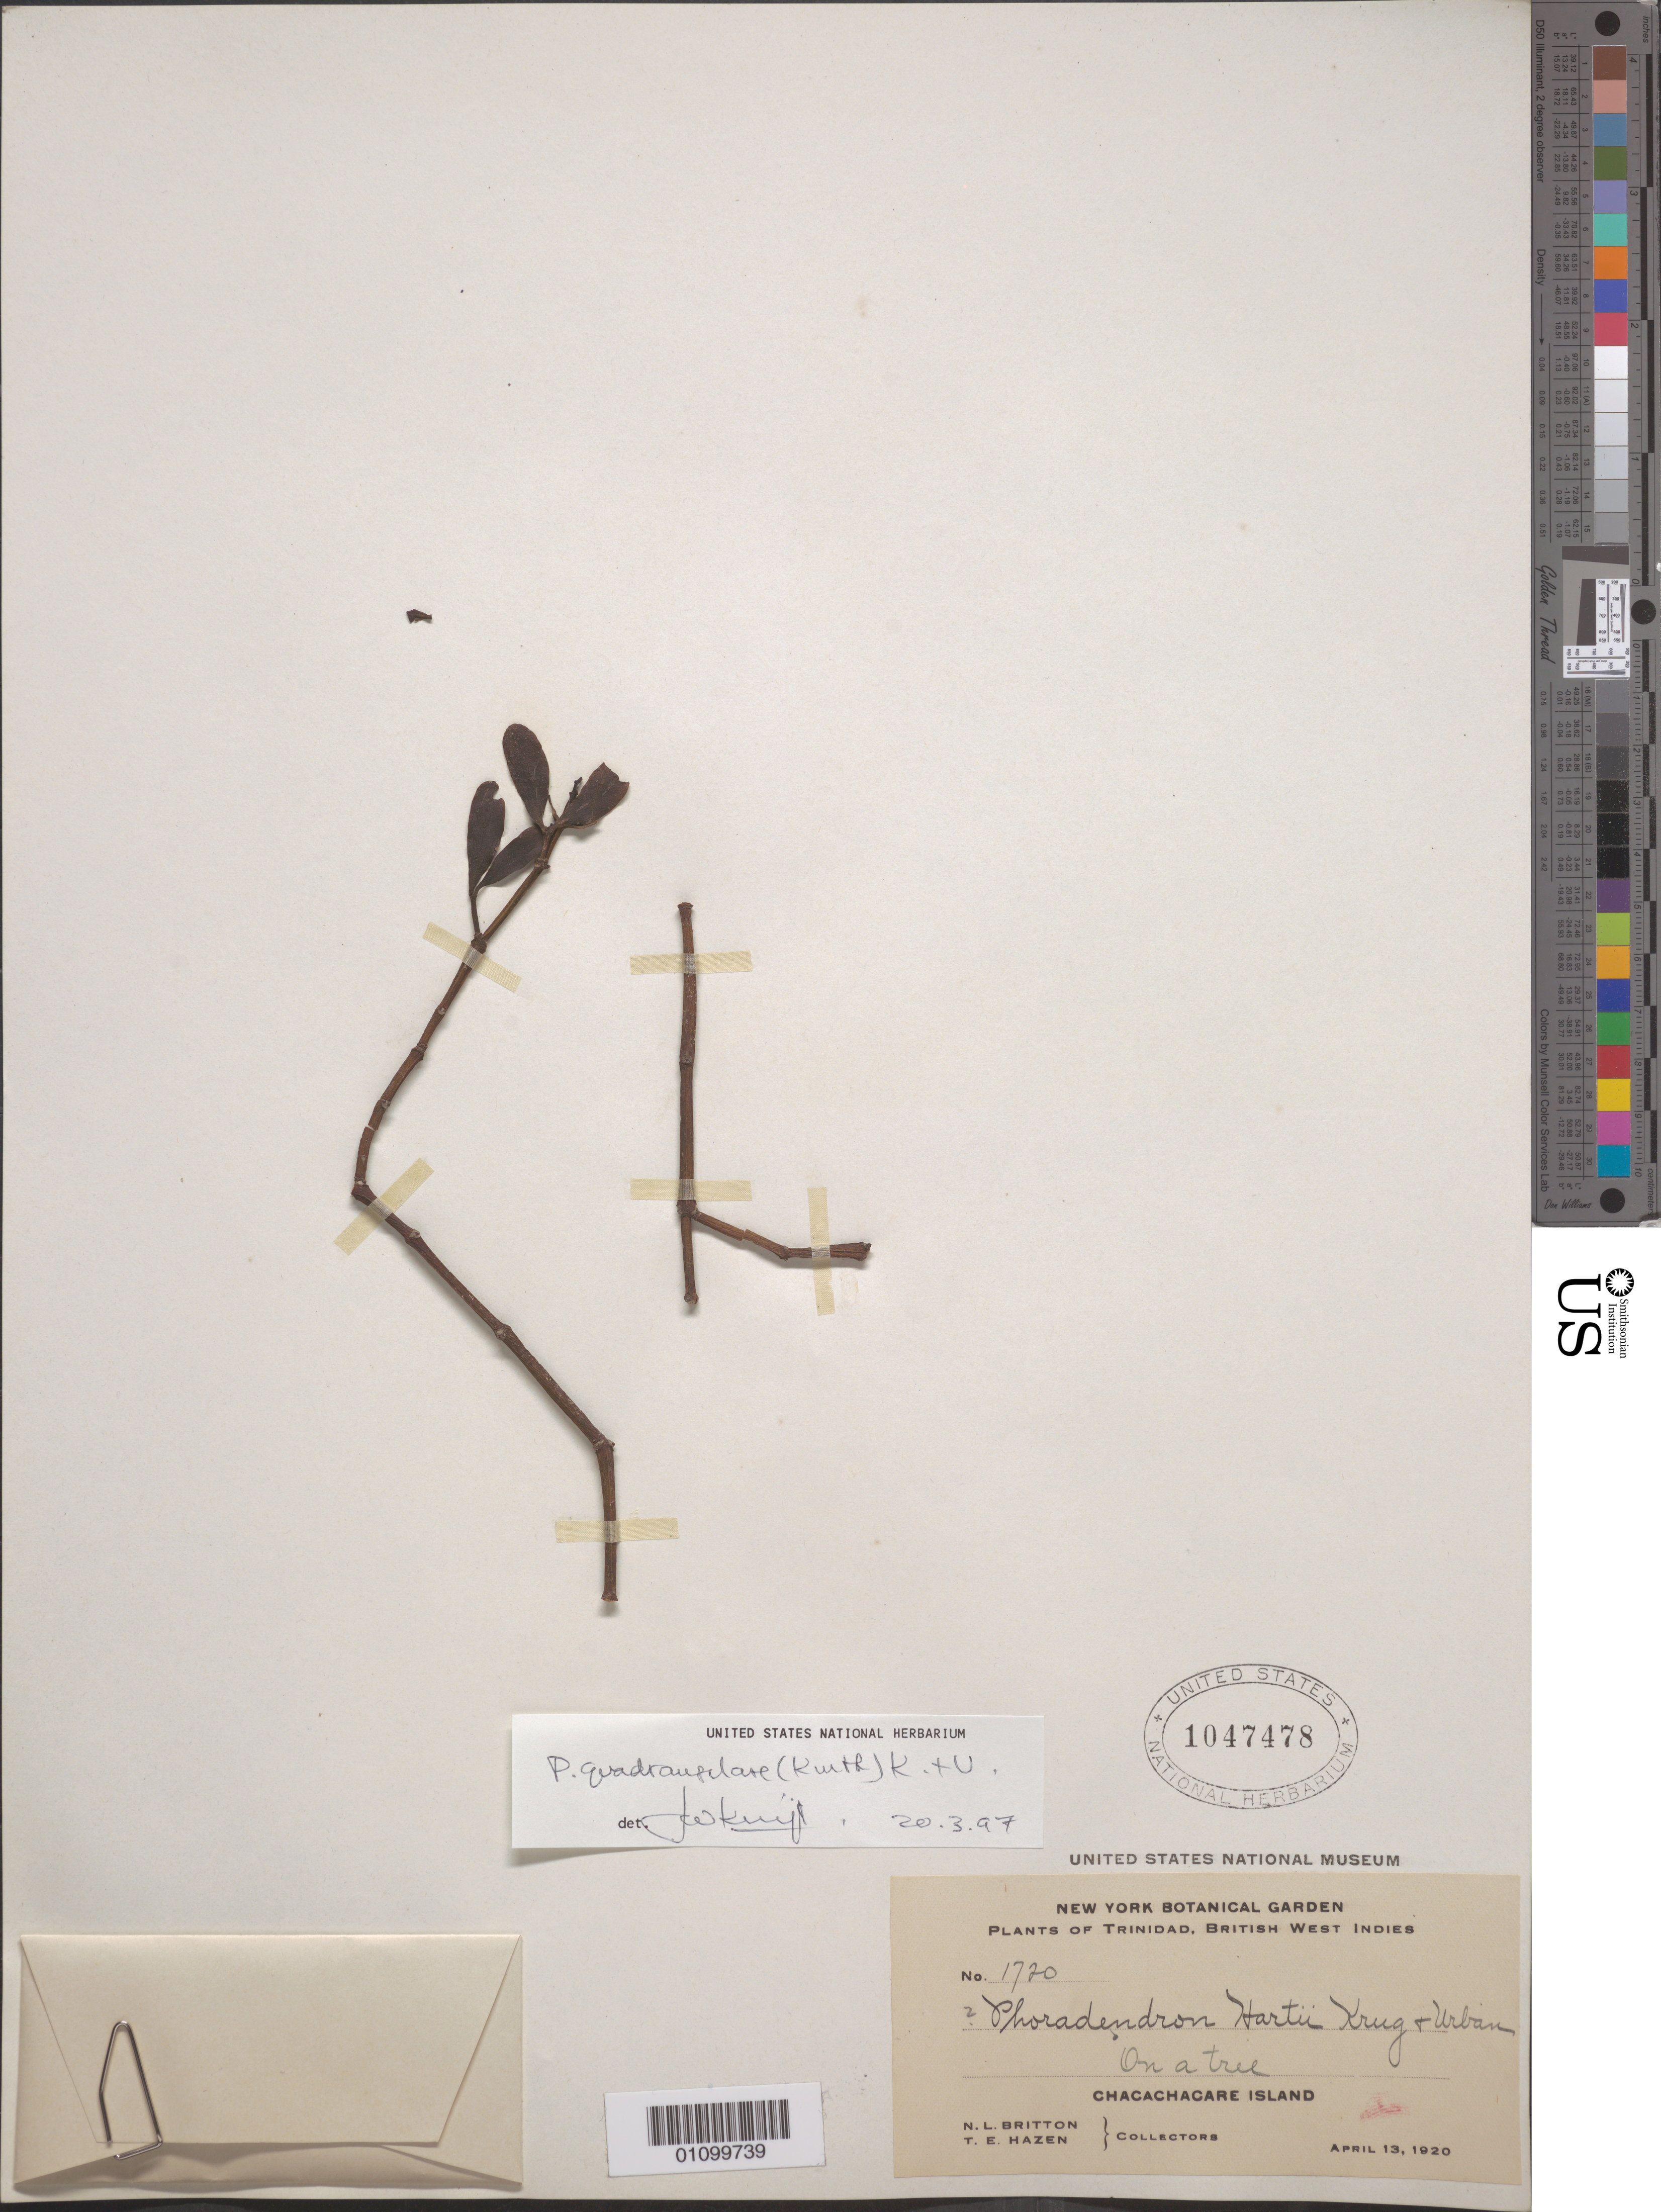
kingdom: Plantae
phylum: Tracheophyta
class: Magnoliopsida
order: Santalales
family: Viscaceae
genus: Phoradendron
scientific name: Phoradendron quadrangulare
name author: (Kunth) Griseb.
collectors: N. Britton & T. E. Hazen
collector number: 1720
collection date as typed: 13 Apr 1920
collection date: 1920-04-13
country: Trinidad and Tobago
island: Chacachacare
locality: Chacachacare Island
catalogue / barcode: US 1047478